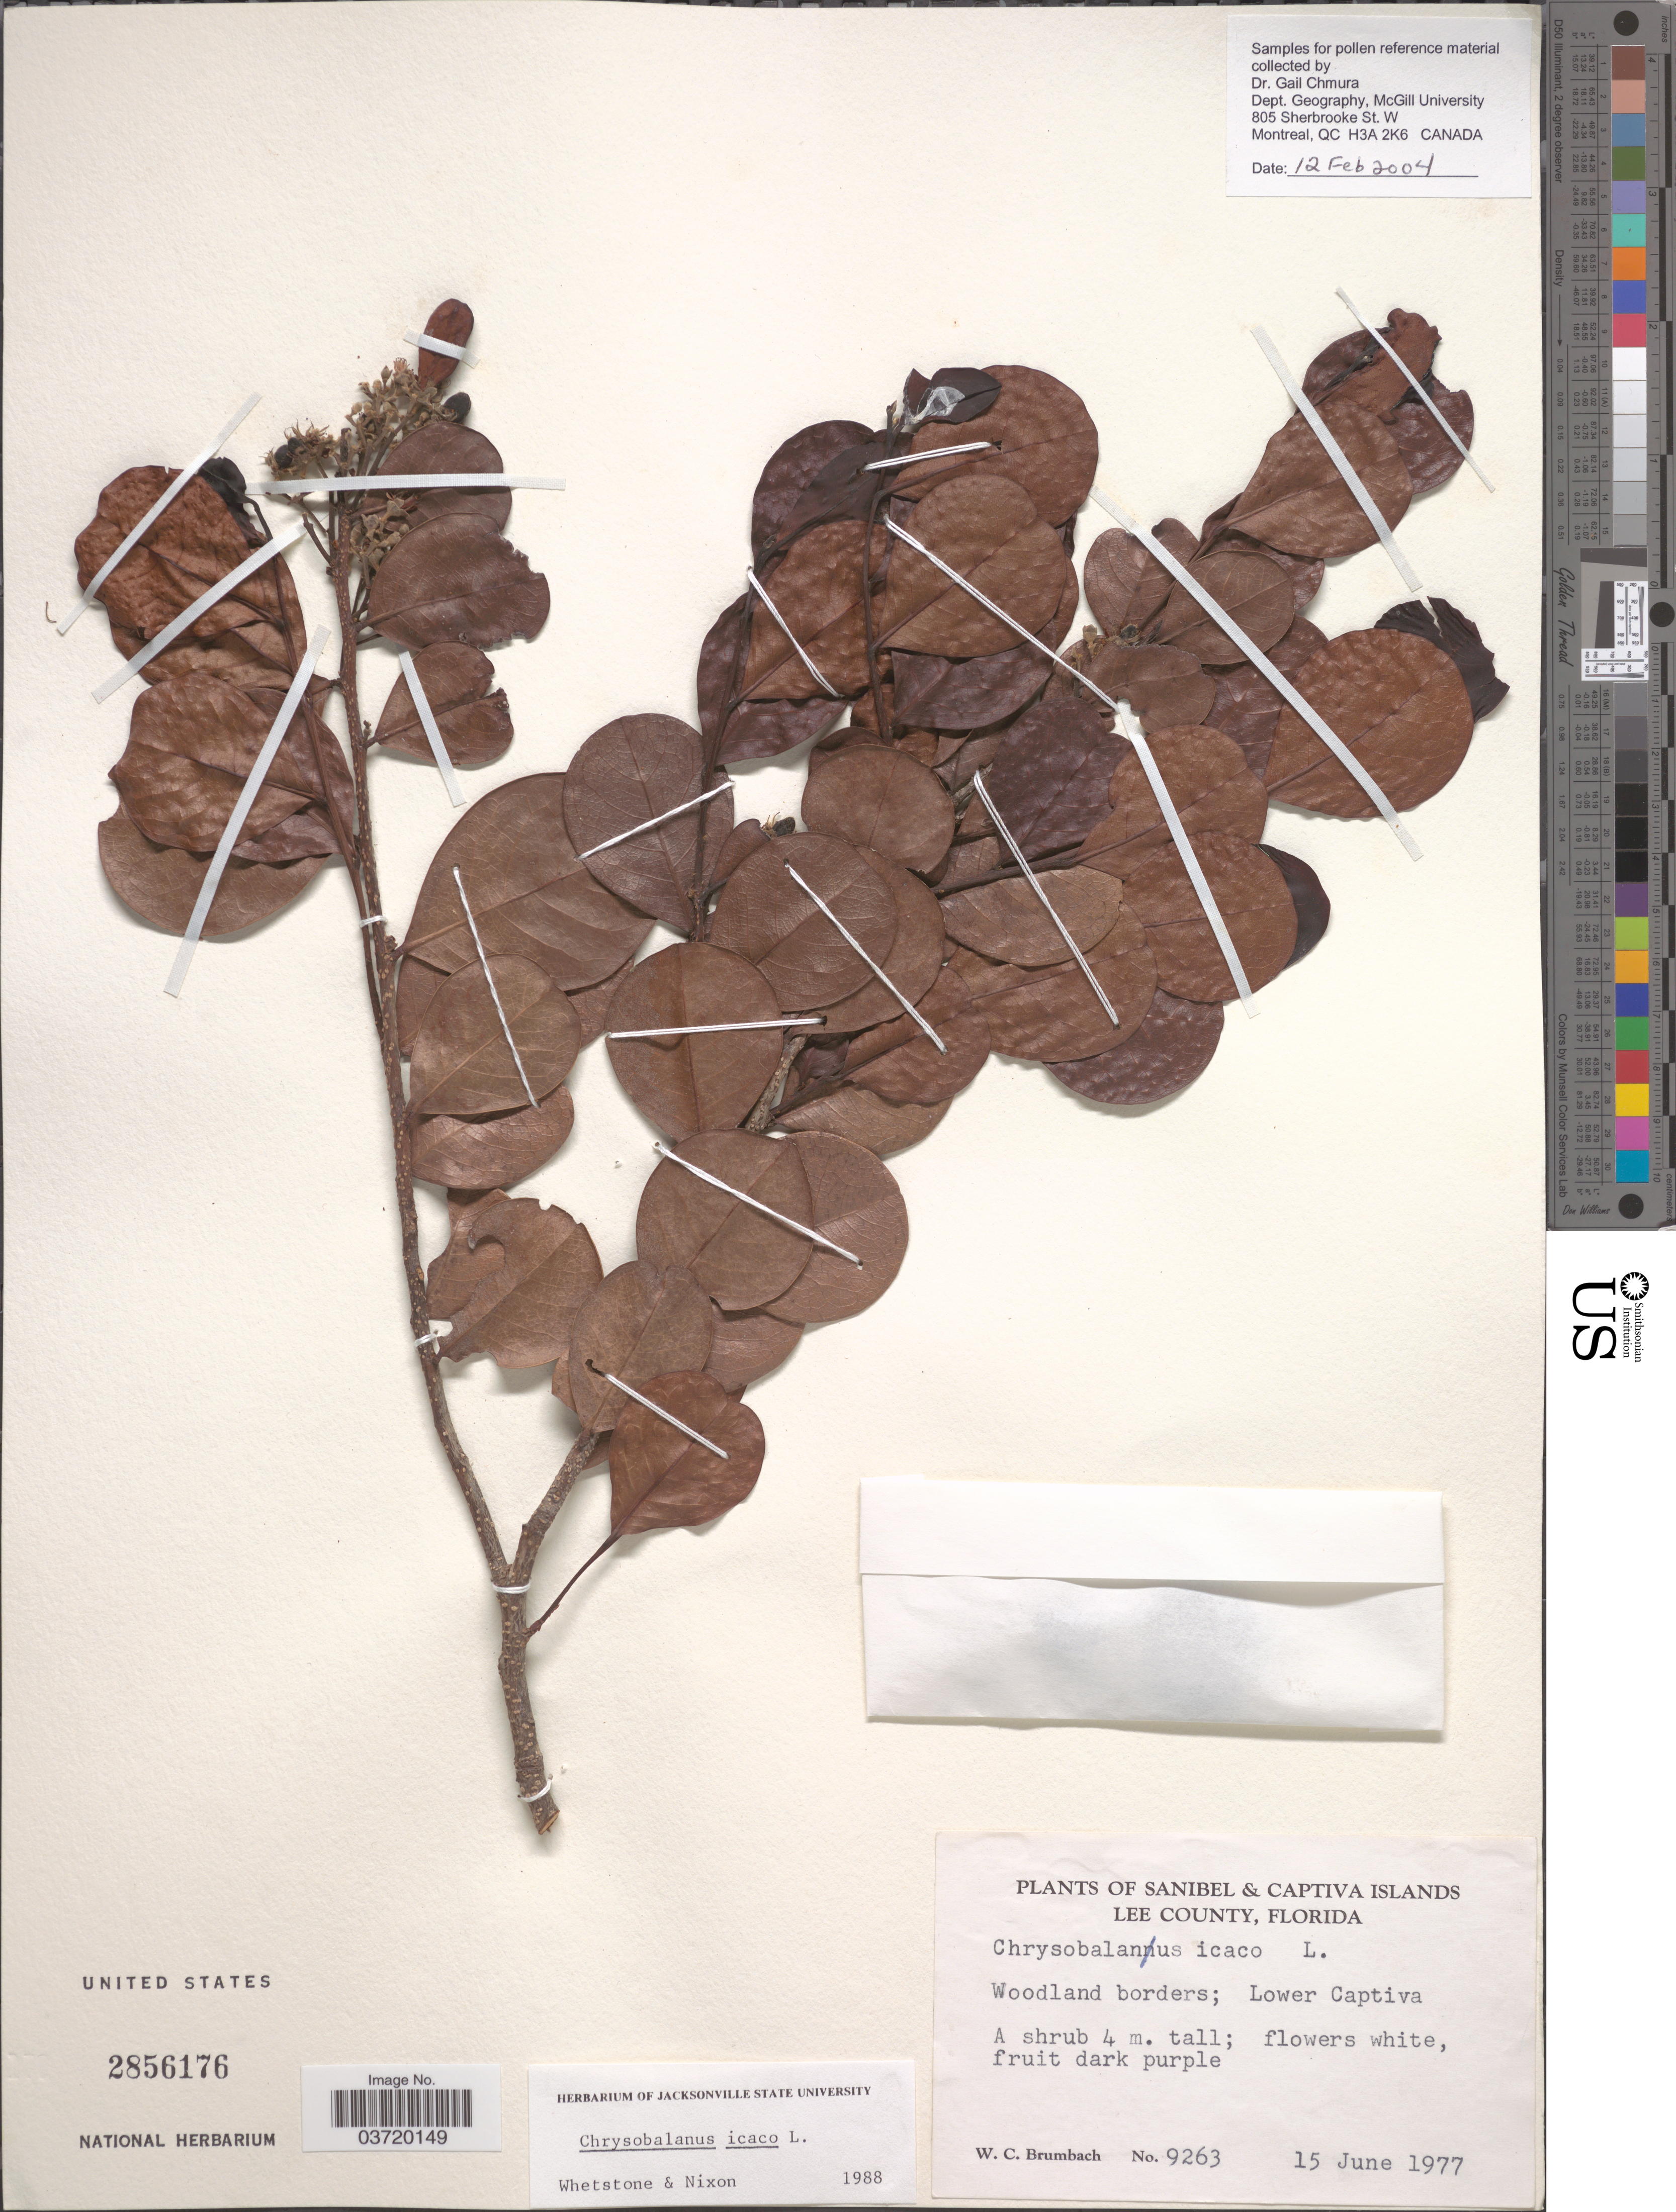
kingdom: Plantae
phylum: Tracheophyta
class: Magnoliopsida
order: Malpighiales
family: Chrysobalanaceae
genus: Chrysobalanus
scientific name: Chrysobalanus icaco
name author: L.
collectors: W. C. Brumbach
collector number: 9263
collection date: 1977-06-15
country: United States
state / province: Florida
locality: Sanibel & Captiva Islands. Lee County. Woodland borders; Lower Captiva.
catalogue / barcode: US 2856176